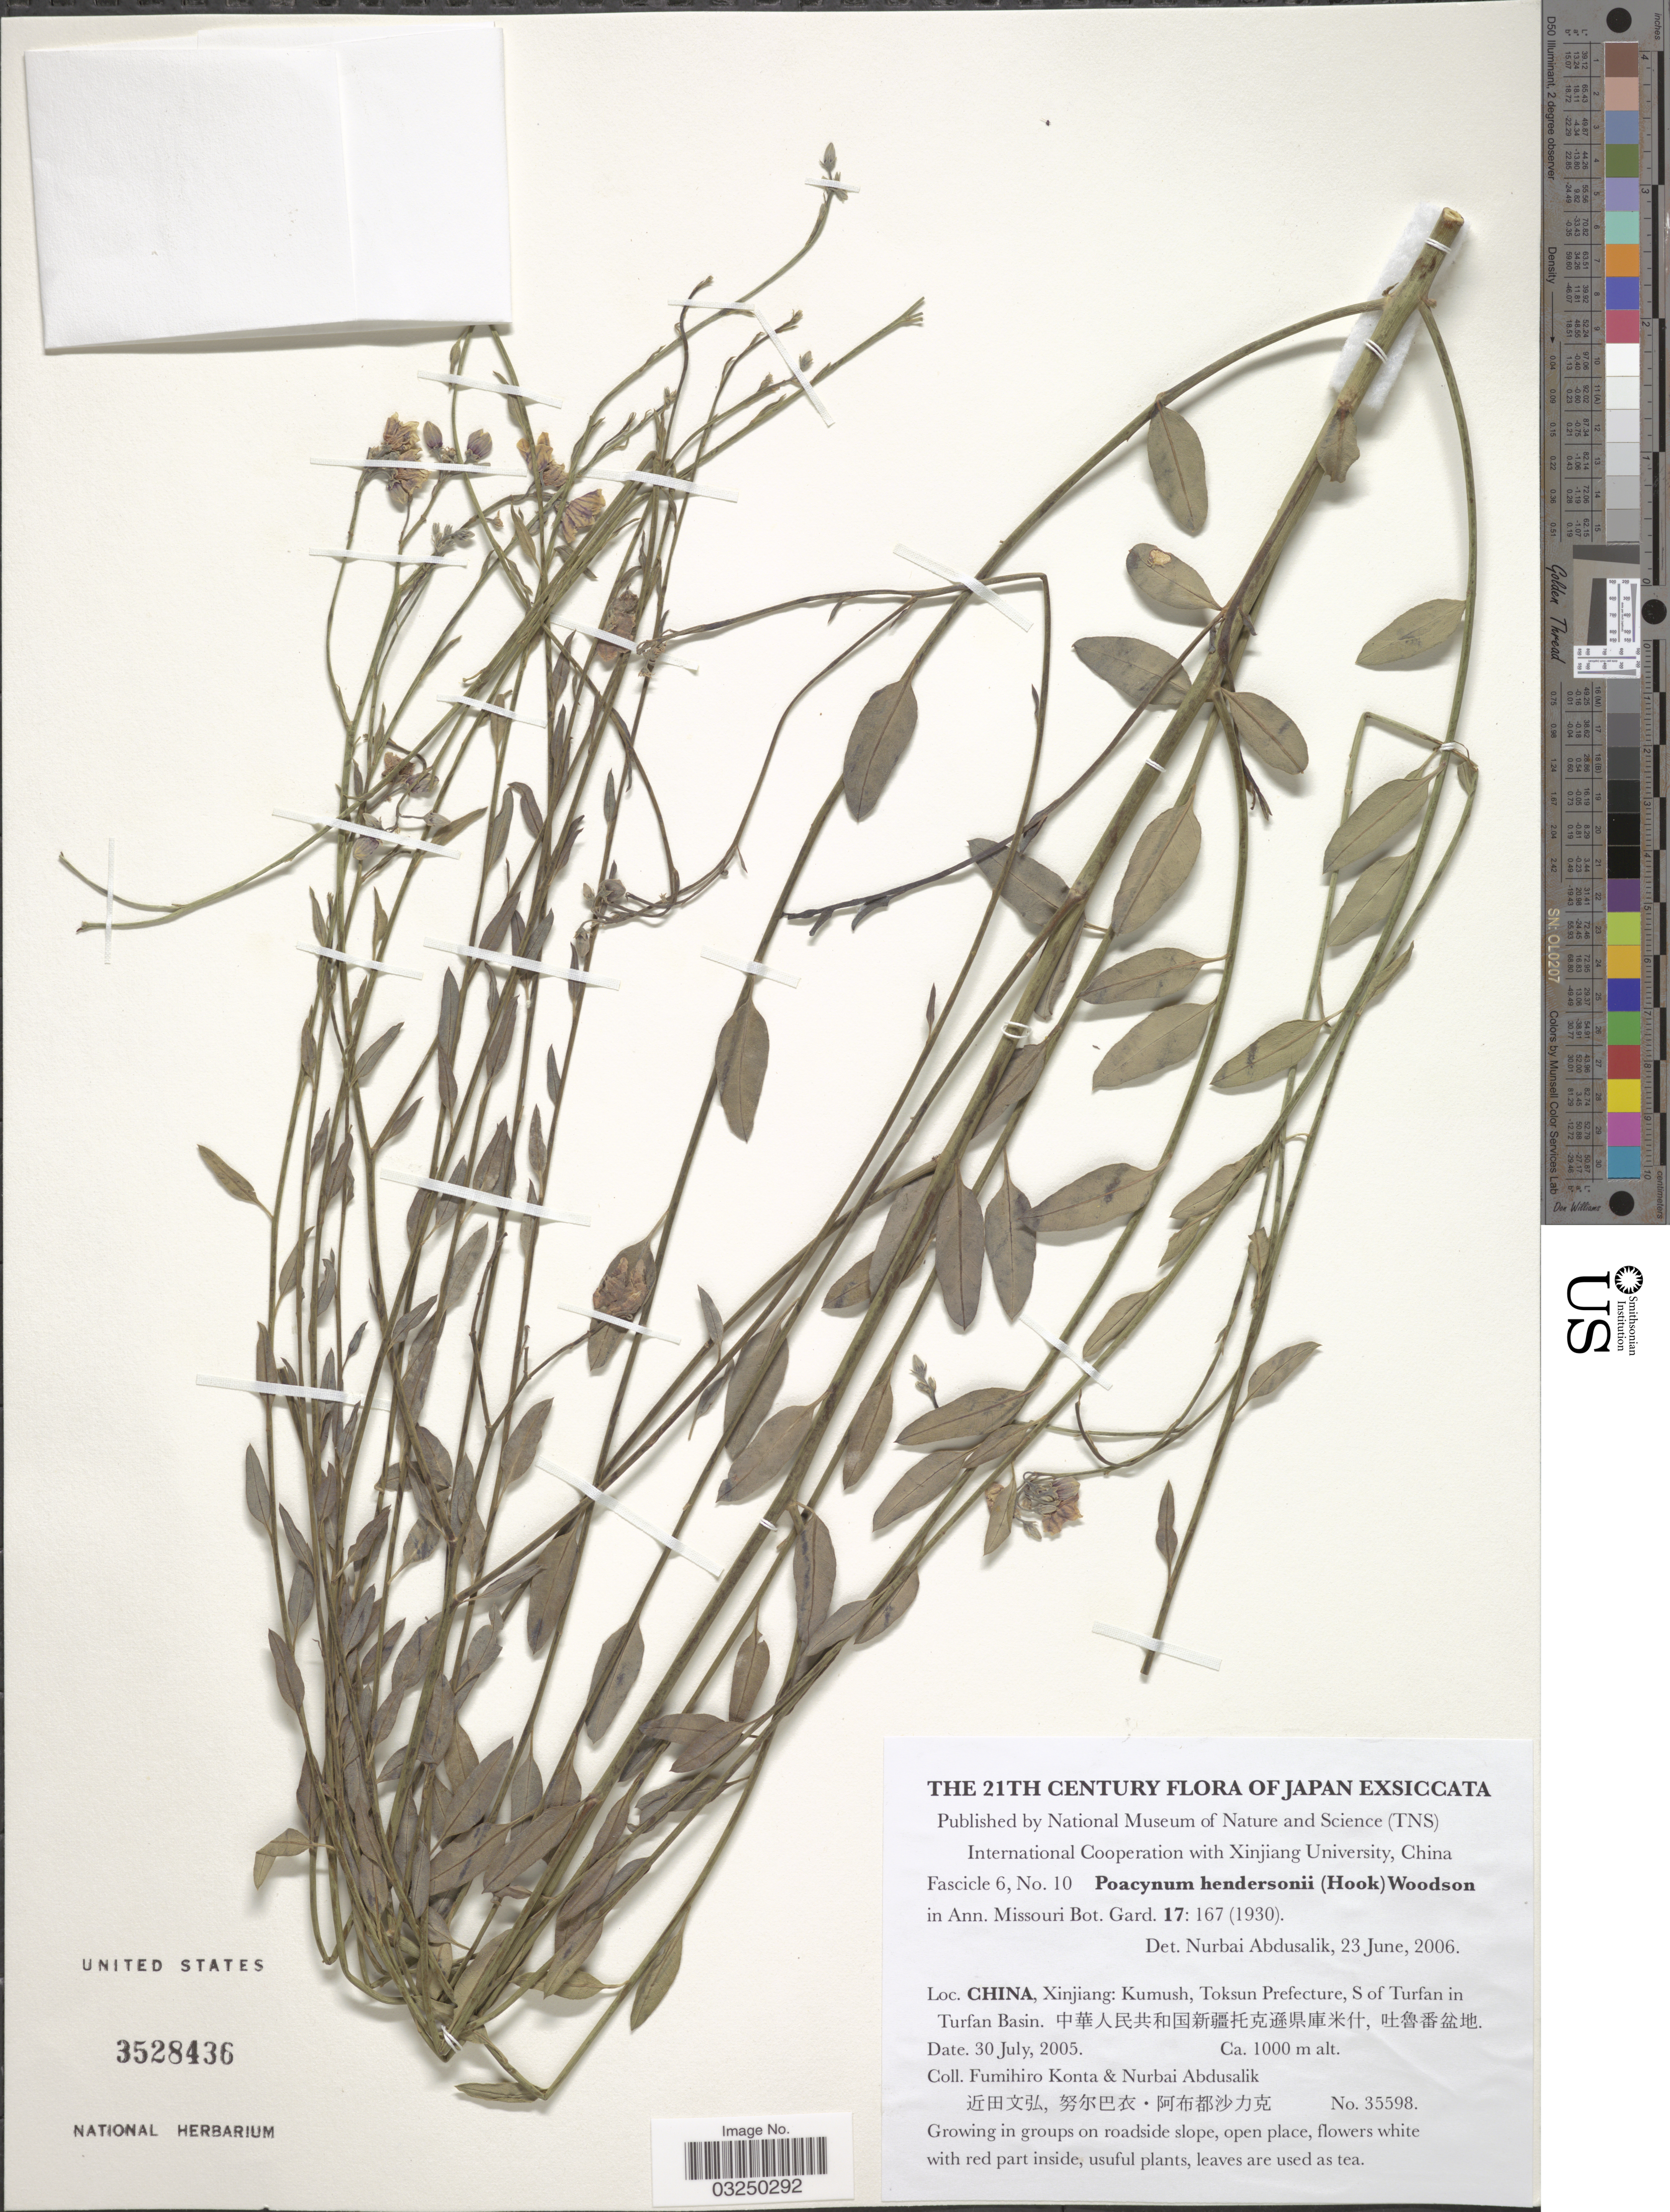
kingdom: Plantae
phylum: Tracheophyta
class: Magnoliopsida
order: Gentianales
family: Apocynaceae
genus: Poacynum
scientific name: Poacynum hendersonii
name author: (Hook. f.) Woodson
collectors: F. Konta & N. Abdusalik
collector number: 35598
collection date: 2005-07-30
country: China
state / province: Xinjiang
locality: Kumush, Toksun Prefecture, S of Turfan in Turfan Basin. X.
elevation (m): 1000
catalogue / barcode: US 3528436